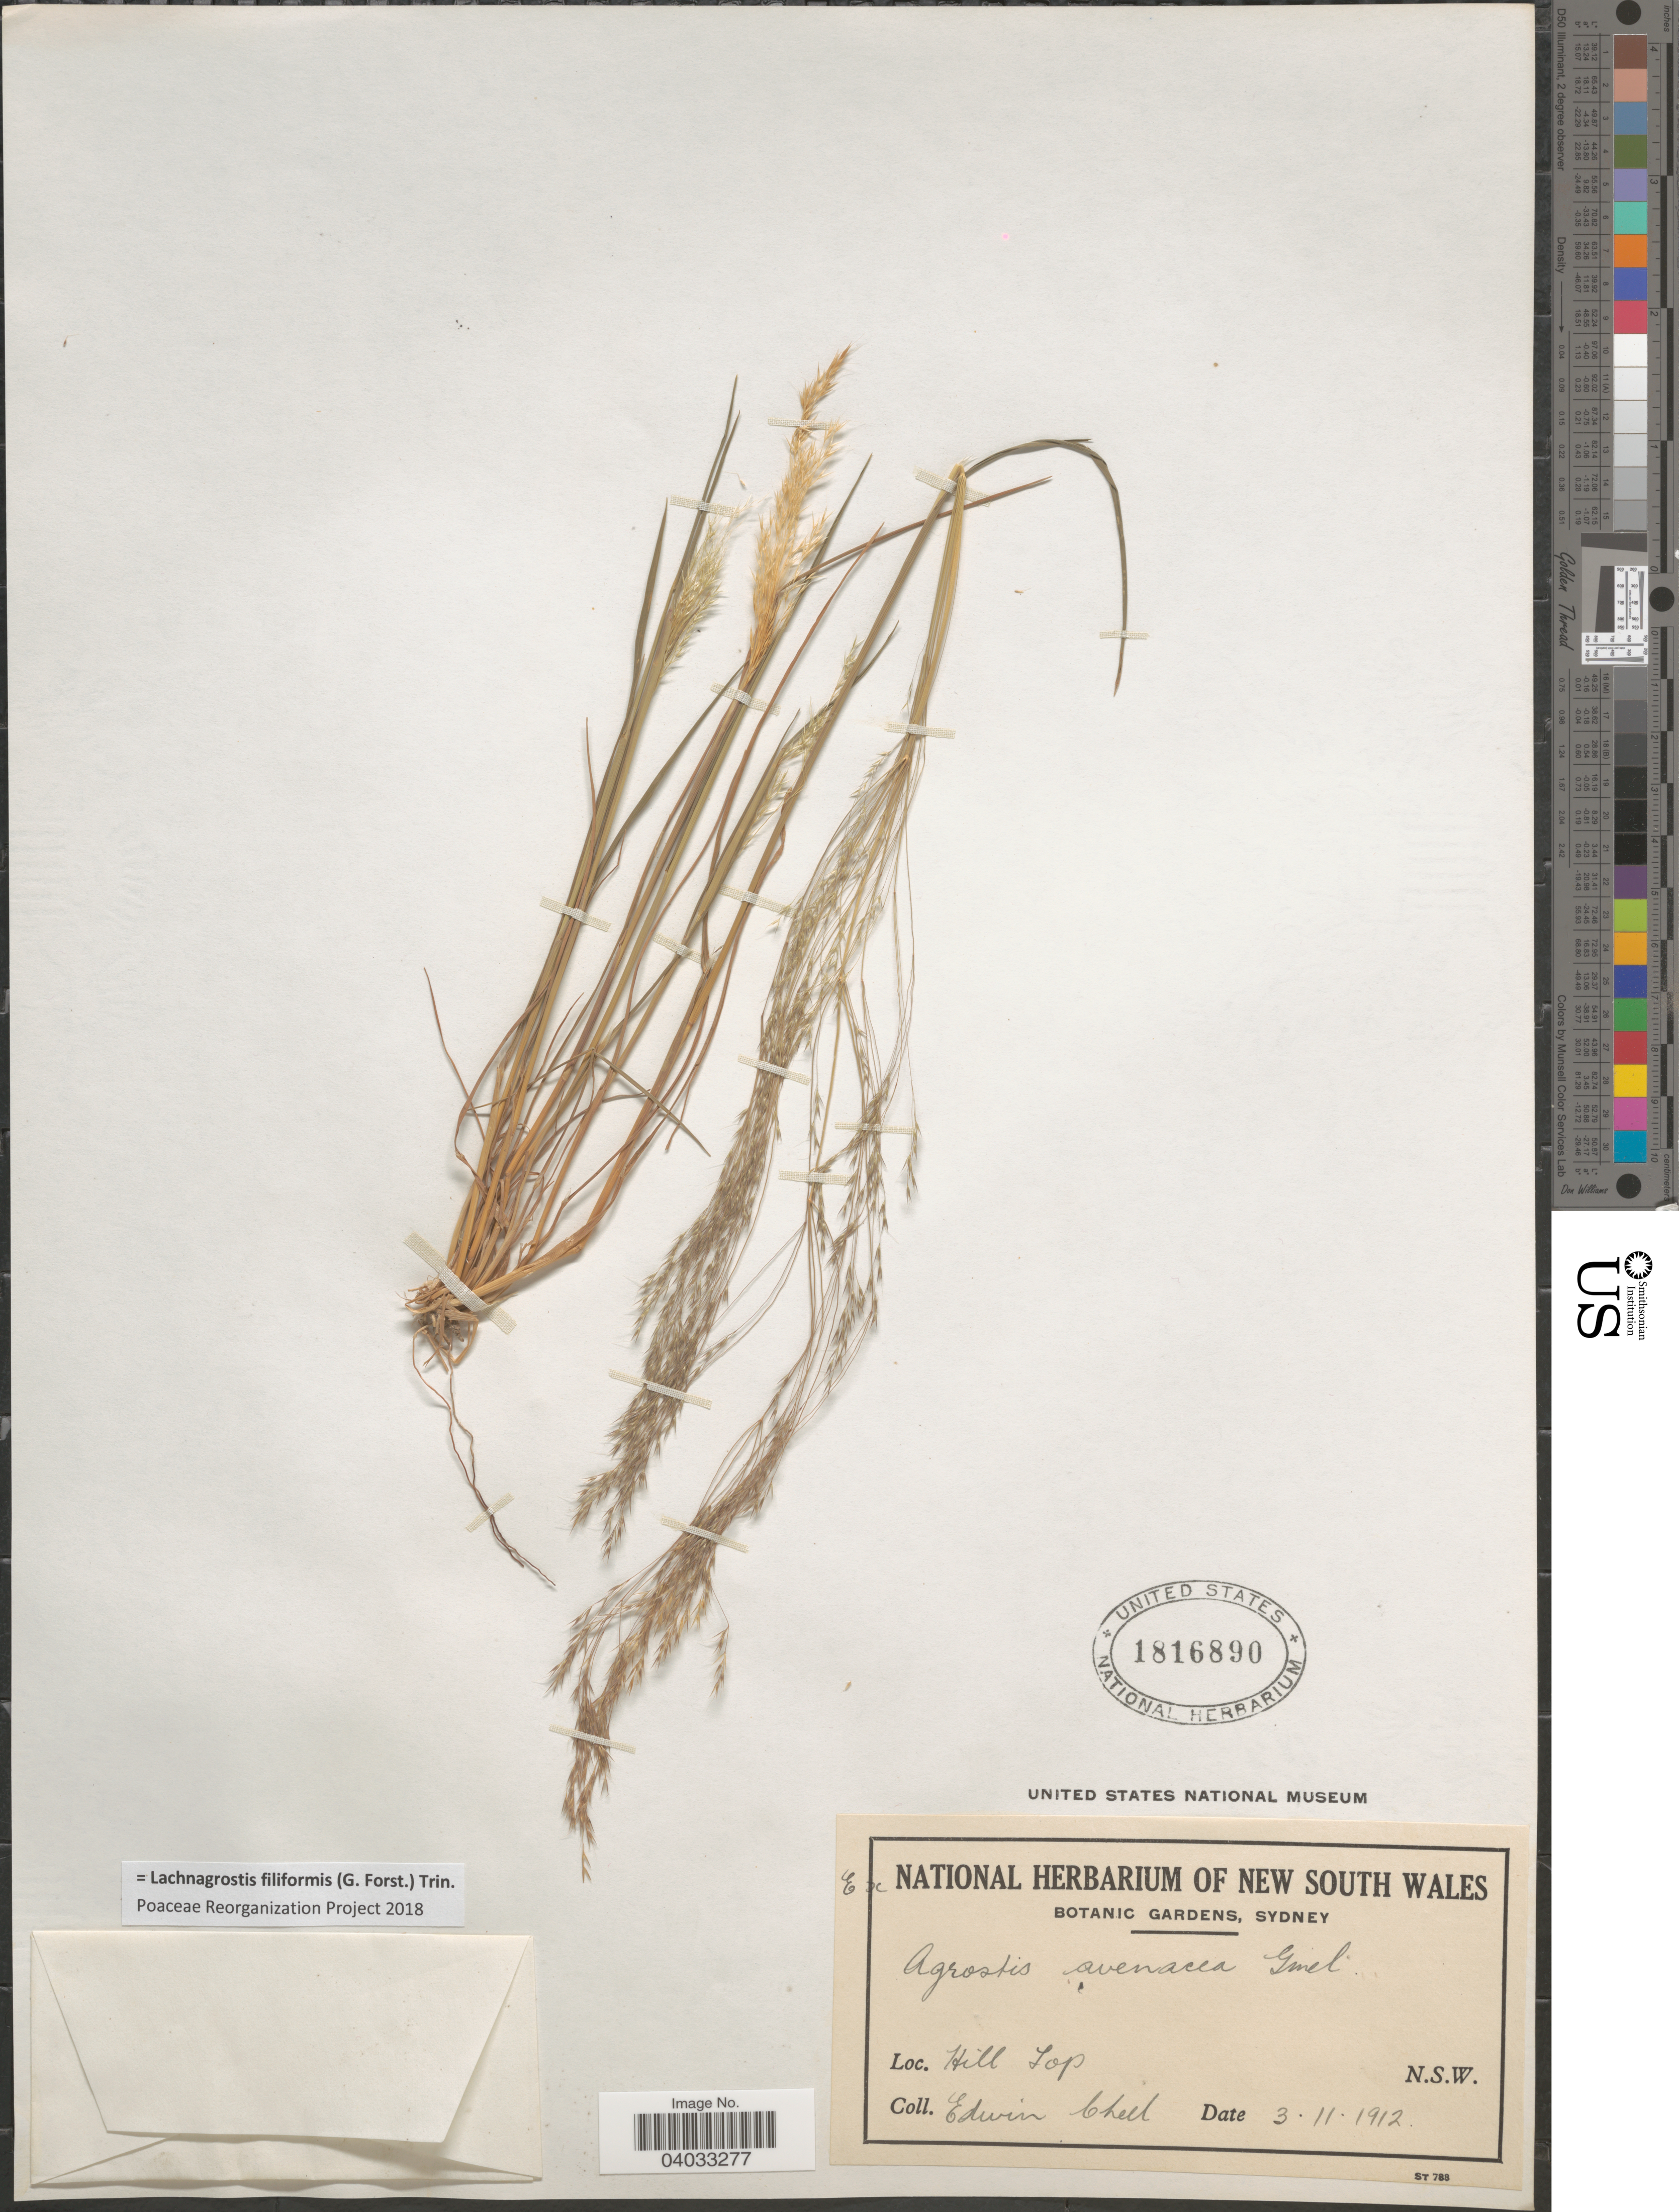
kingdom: Plantae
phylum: Tracheophyta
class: Liliopsida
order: Poales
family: Poaceae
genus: Lachnagrostis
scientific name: Lachnagrostis filiformis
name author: (J.R. Forst.) Trin.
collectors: E. Ched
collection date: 1912-11-03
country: Australia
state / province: New South Wales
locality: Hill Top.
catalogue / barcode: US 1816890